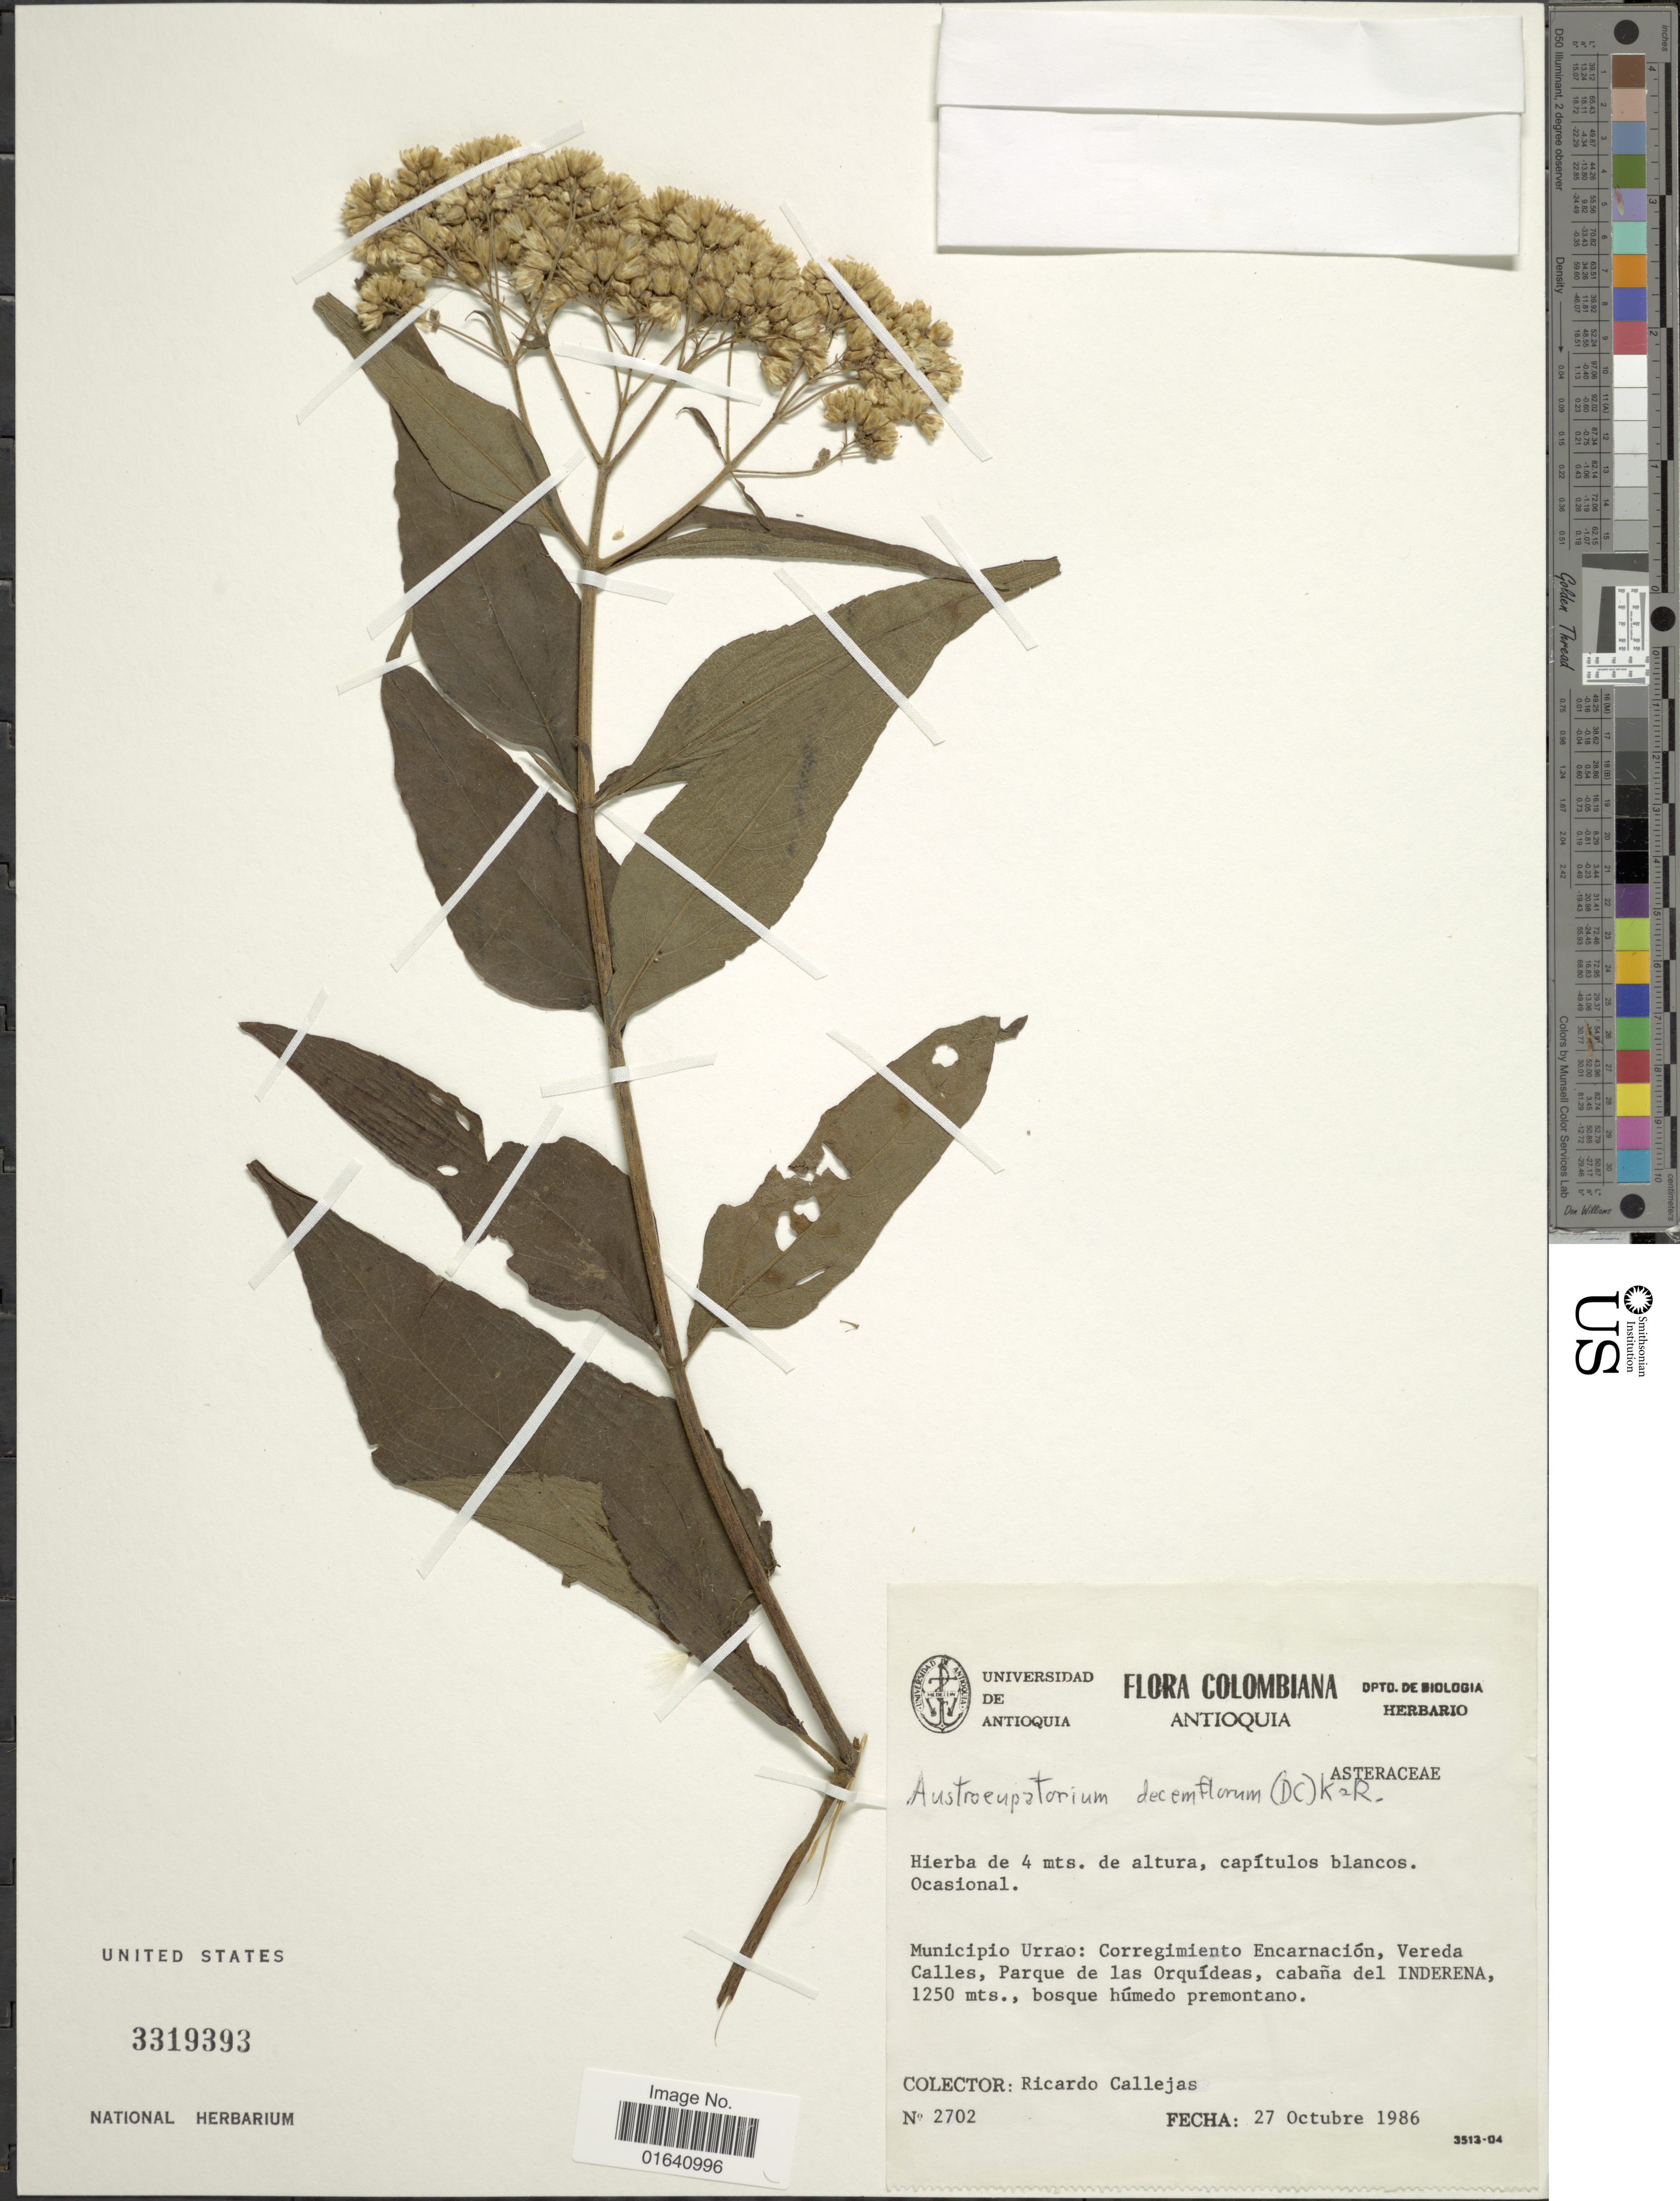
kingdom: Plantae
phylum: Tracheophyta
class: Magnoliopsida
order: Asterales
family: Asteraceae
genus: Austroeupatorium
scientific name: Austroeupatorium decemflorum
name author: (DC.) R.M. King & H. Rob.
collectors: R. Callejas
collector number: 2702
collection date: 1986-10-27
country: Colombia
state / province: Antioquia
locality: Municipio Urrao: Cooregimiento Encarnación, Vereda Calles, Parque de las Orquídeas, cabaña del Inderena, bosque húmedo premontano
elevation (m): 1250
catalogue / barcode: US 331939